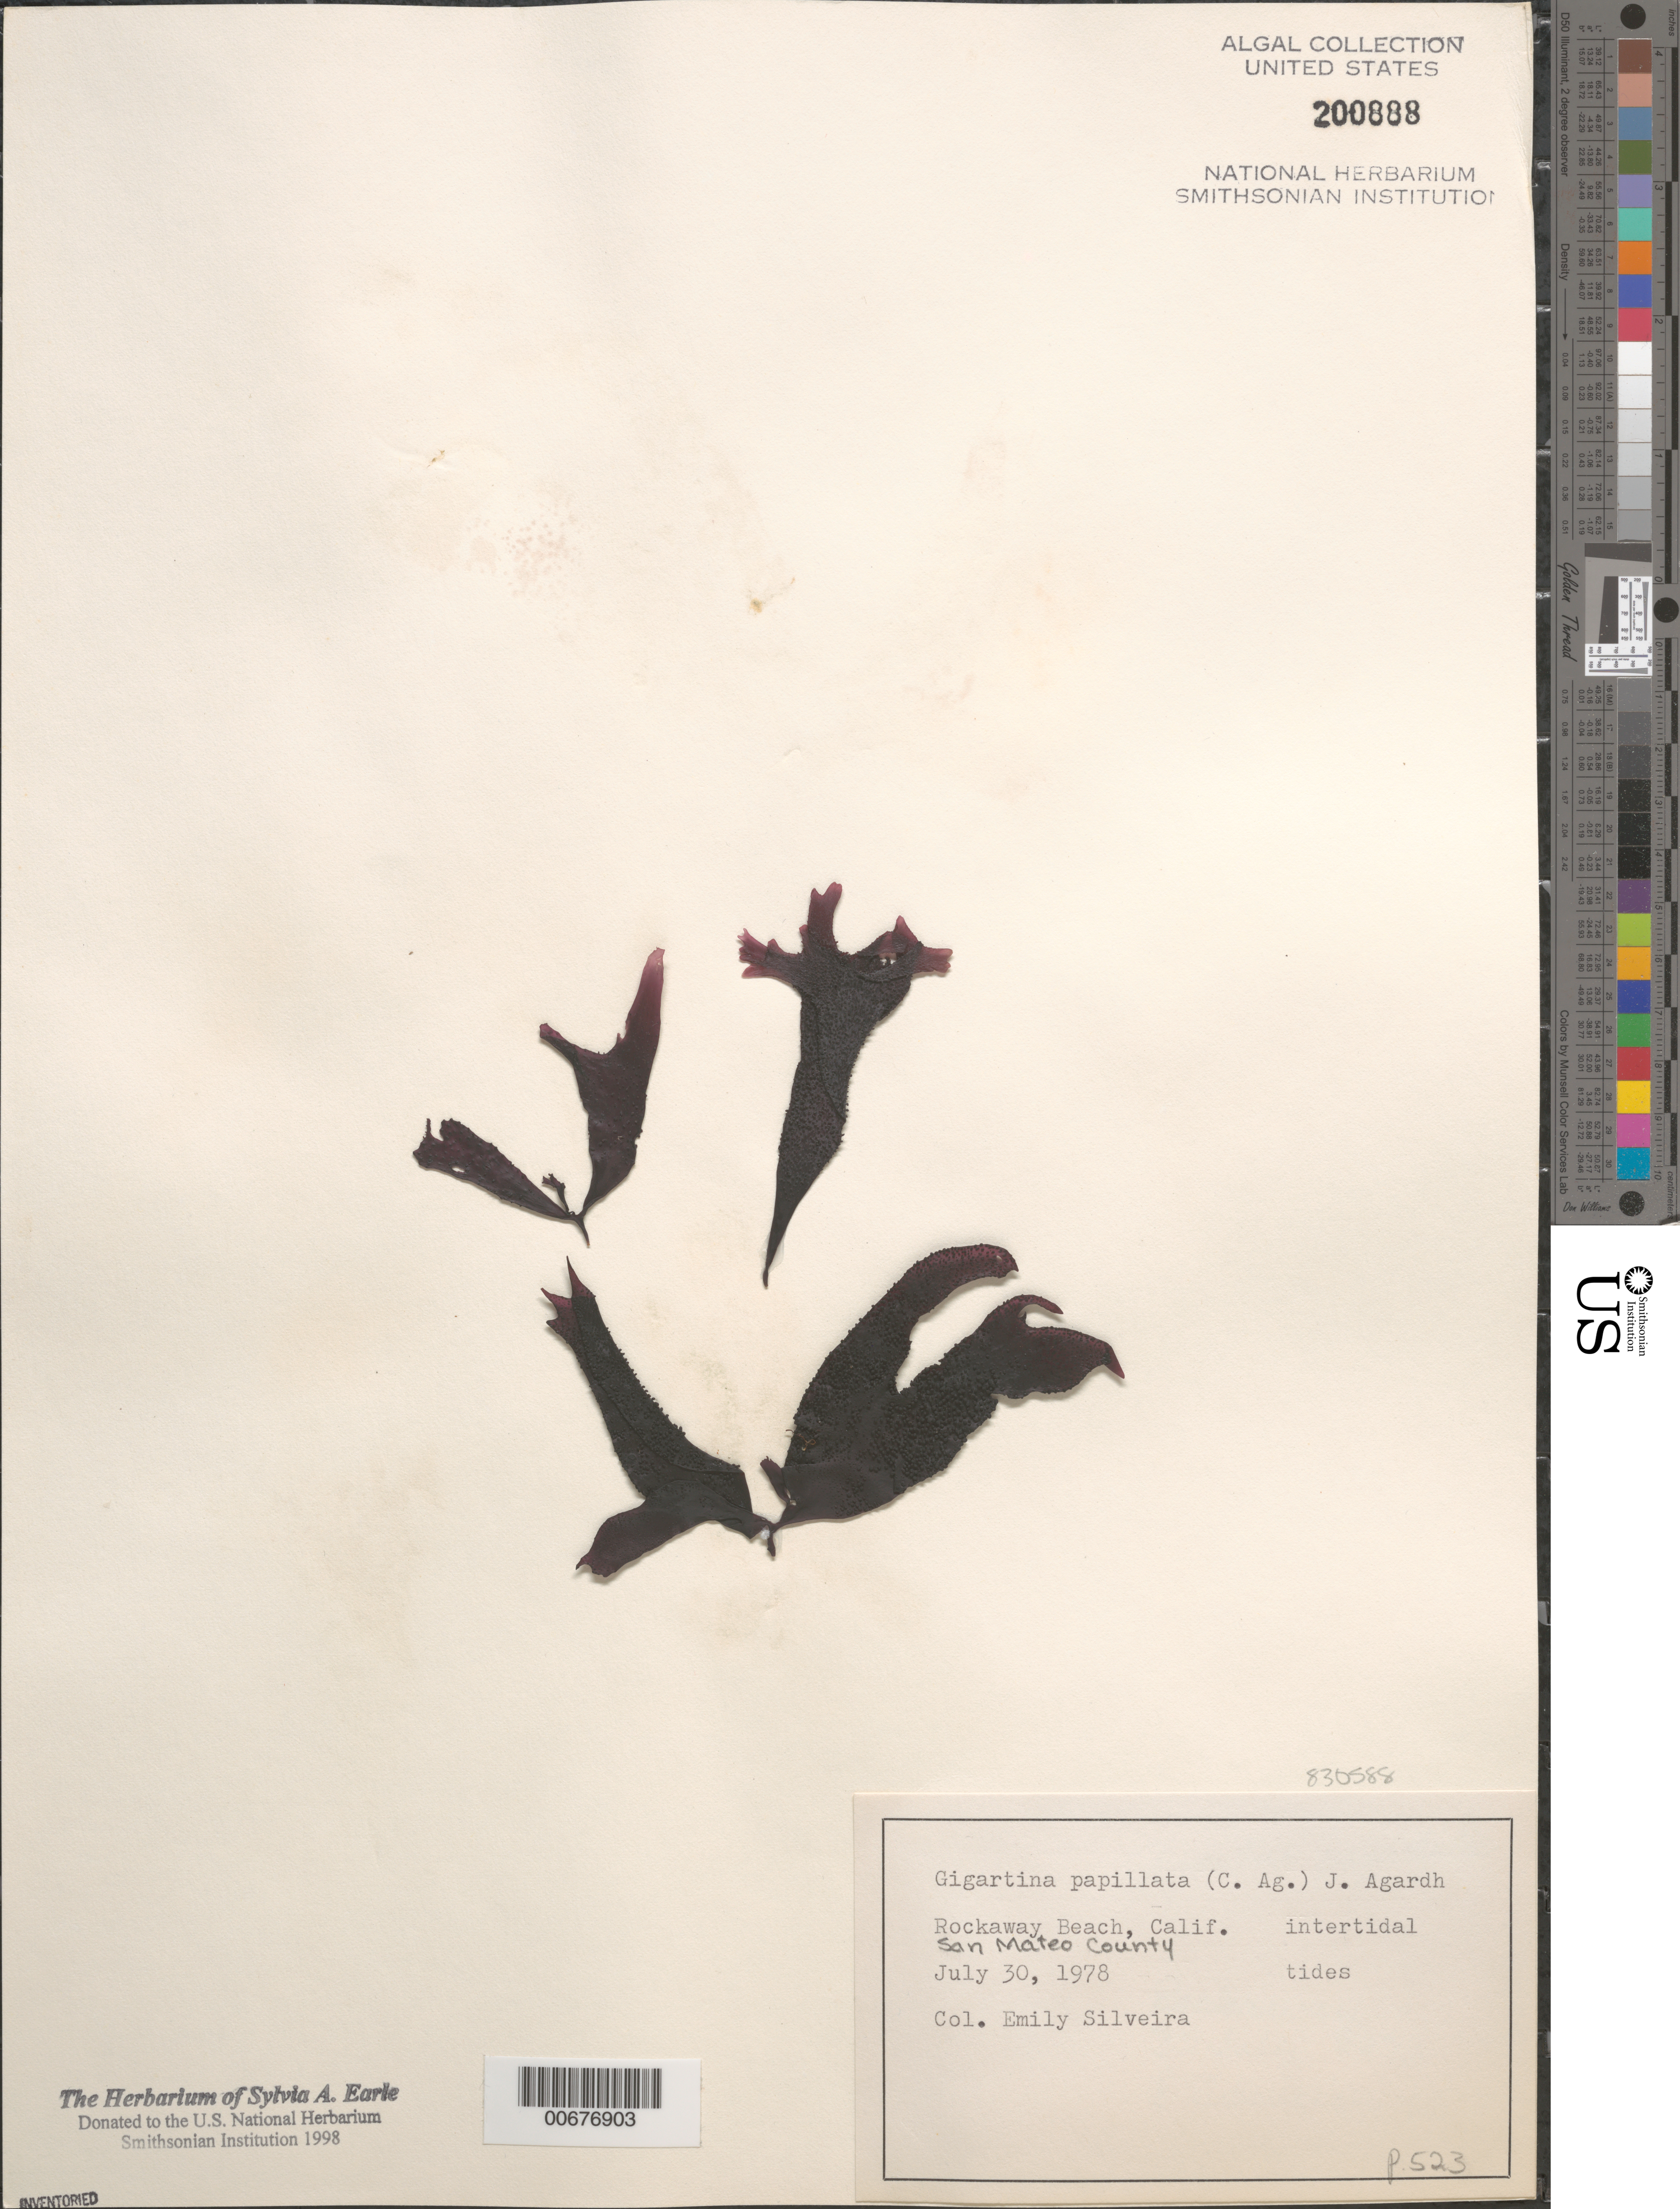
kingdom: Plantae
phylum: Rhodophyta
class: Florideophyceae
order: Gigartinales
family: Phyllophoraceae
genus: Mastocarpus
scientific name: Mastocarpus papillatus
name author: (C. Agardh) Kütz.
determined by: Algae name updating Project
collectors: E. A. Silveira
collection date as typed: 30 Jul 1978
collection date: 1978-07-30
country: United States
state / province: California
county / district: San Mateo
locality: Rockaway Beach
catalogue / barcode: US 200888